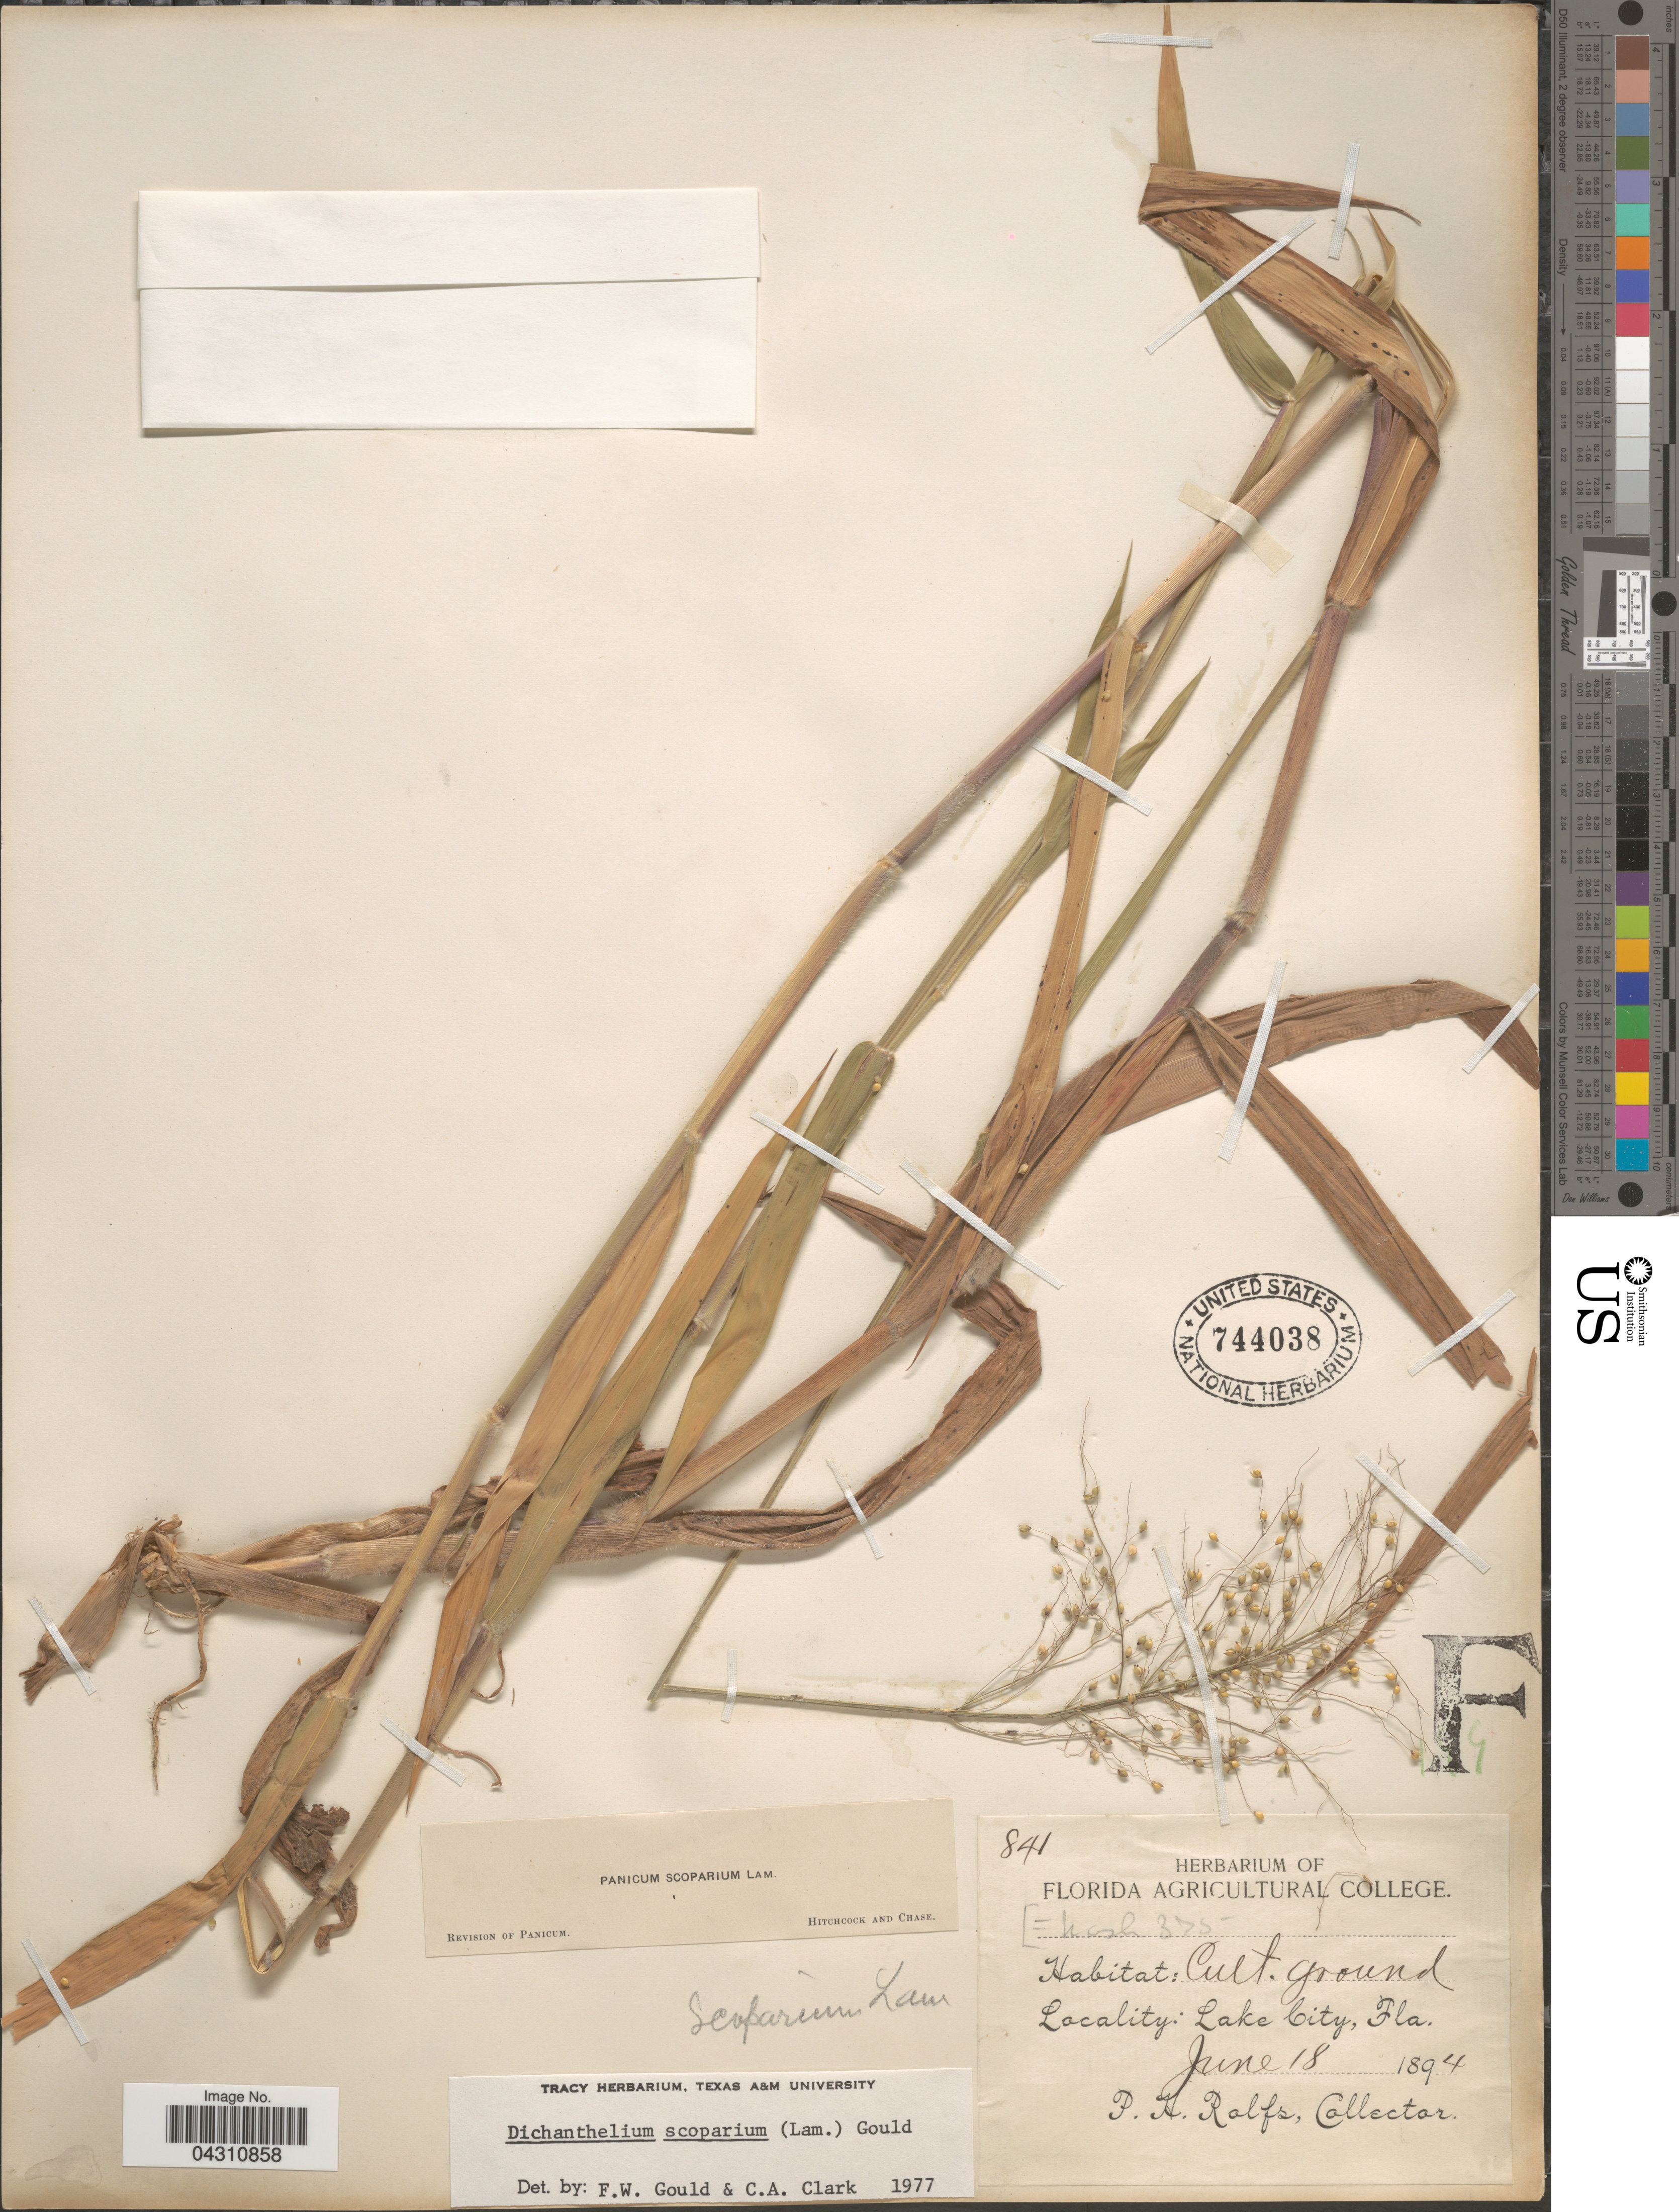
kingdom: Plantae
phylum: Tracheophyta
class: Liliopsida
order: Poales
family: Poaceae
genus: Dichanthelium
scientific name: Dichanthelium scoparium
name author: (Lam.) Gould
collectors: P. H. Rolfs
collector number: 841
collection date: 1894-06-18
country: United States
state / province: Florida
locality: Lake City.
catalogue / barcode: US 744038